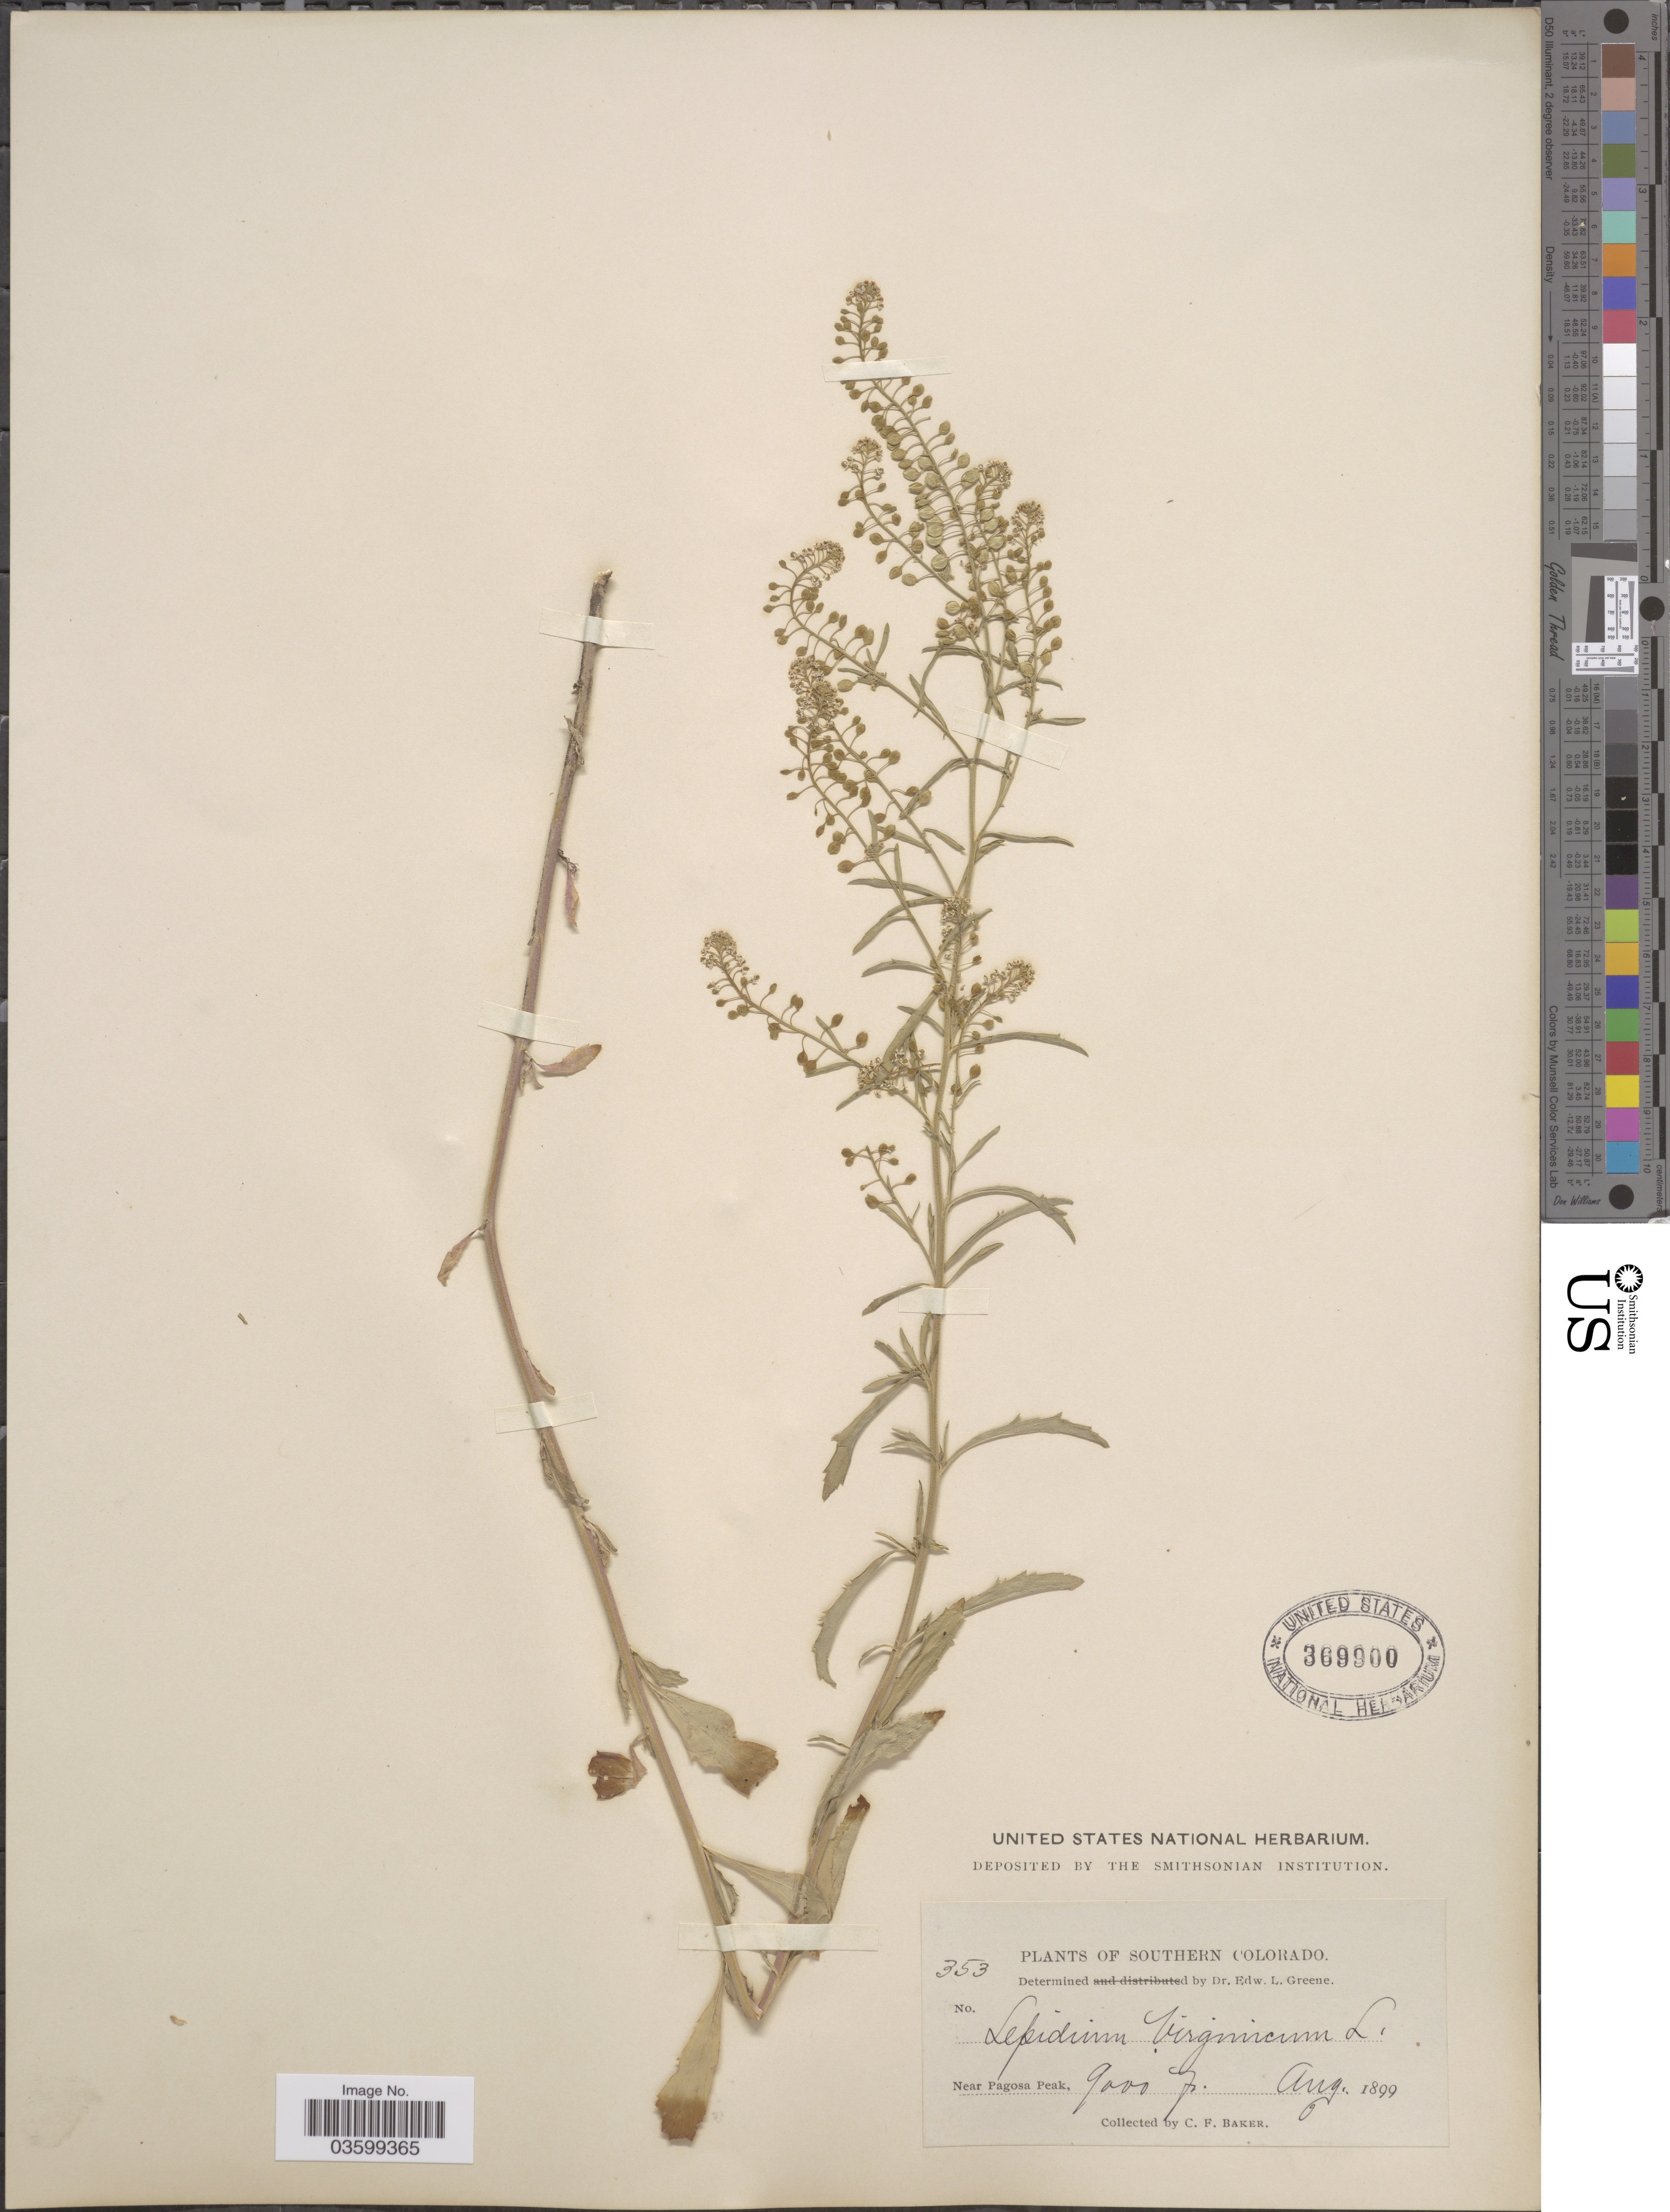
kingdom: Plantae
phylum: Tracheophyta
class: Magnoliopsida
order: Brassicales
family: Brassicaceae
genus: Lepidium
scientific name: Lepidium virginicum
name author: L.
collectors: C. F. Baker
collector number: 353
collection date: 1899-08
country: United States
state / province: Colorado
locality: Southern Colorado. Near Pagosa Peak.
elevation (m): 2743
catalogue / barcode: US 369900